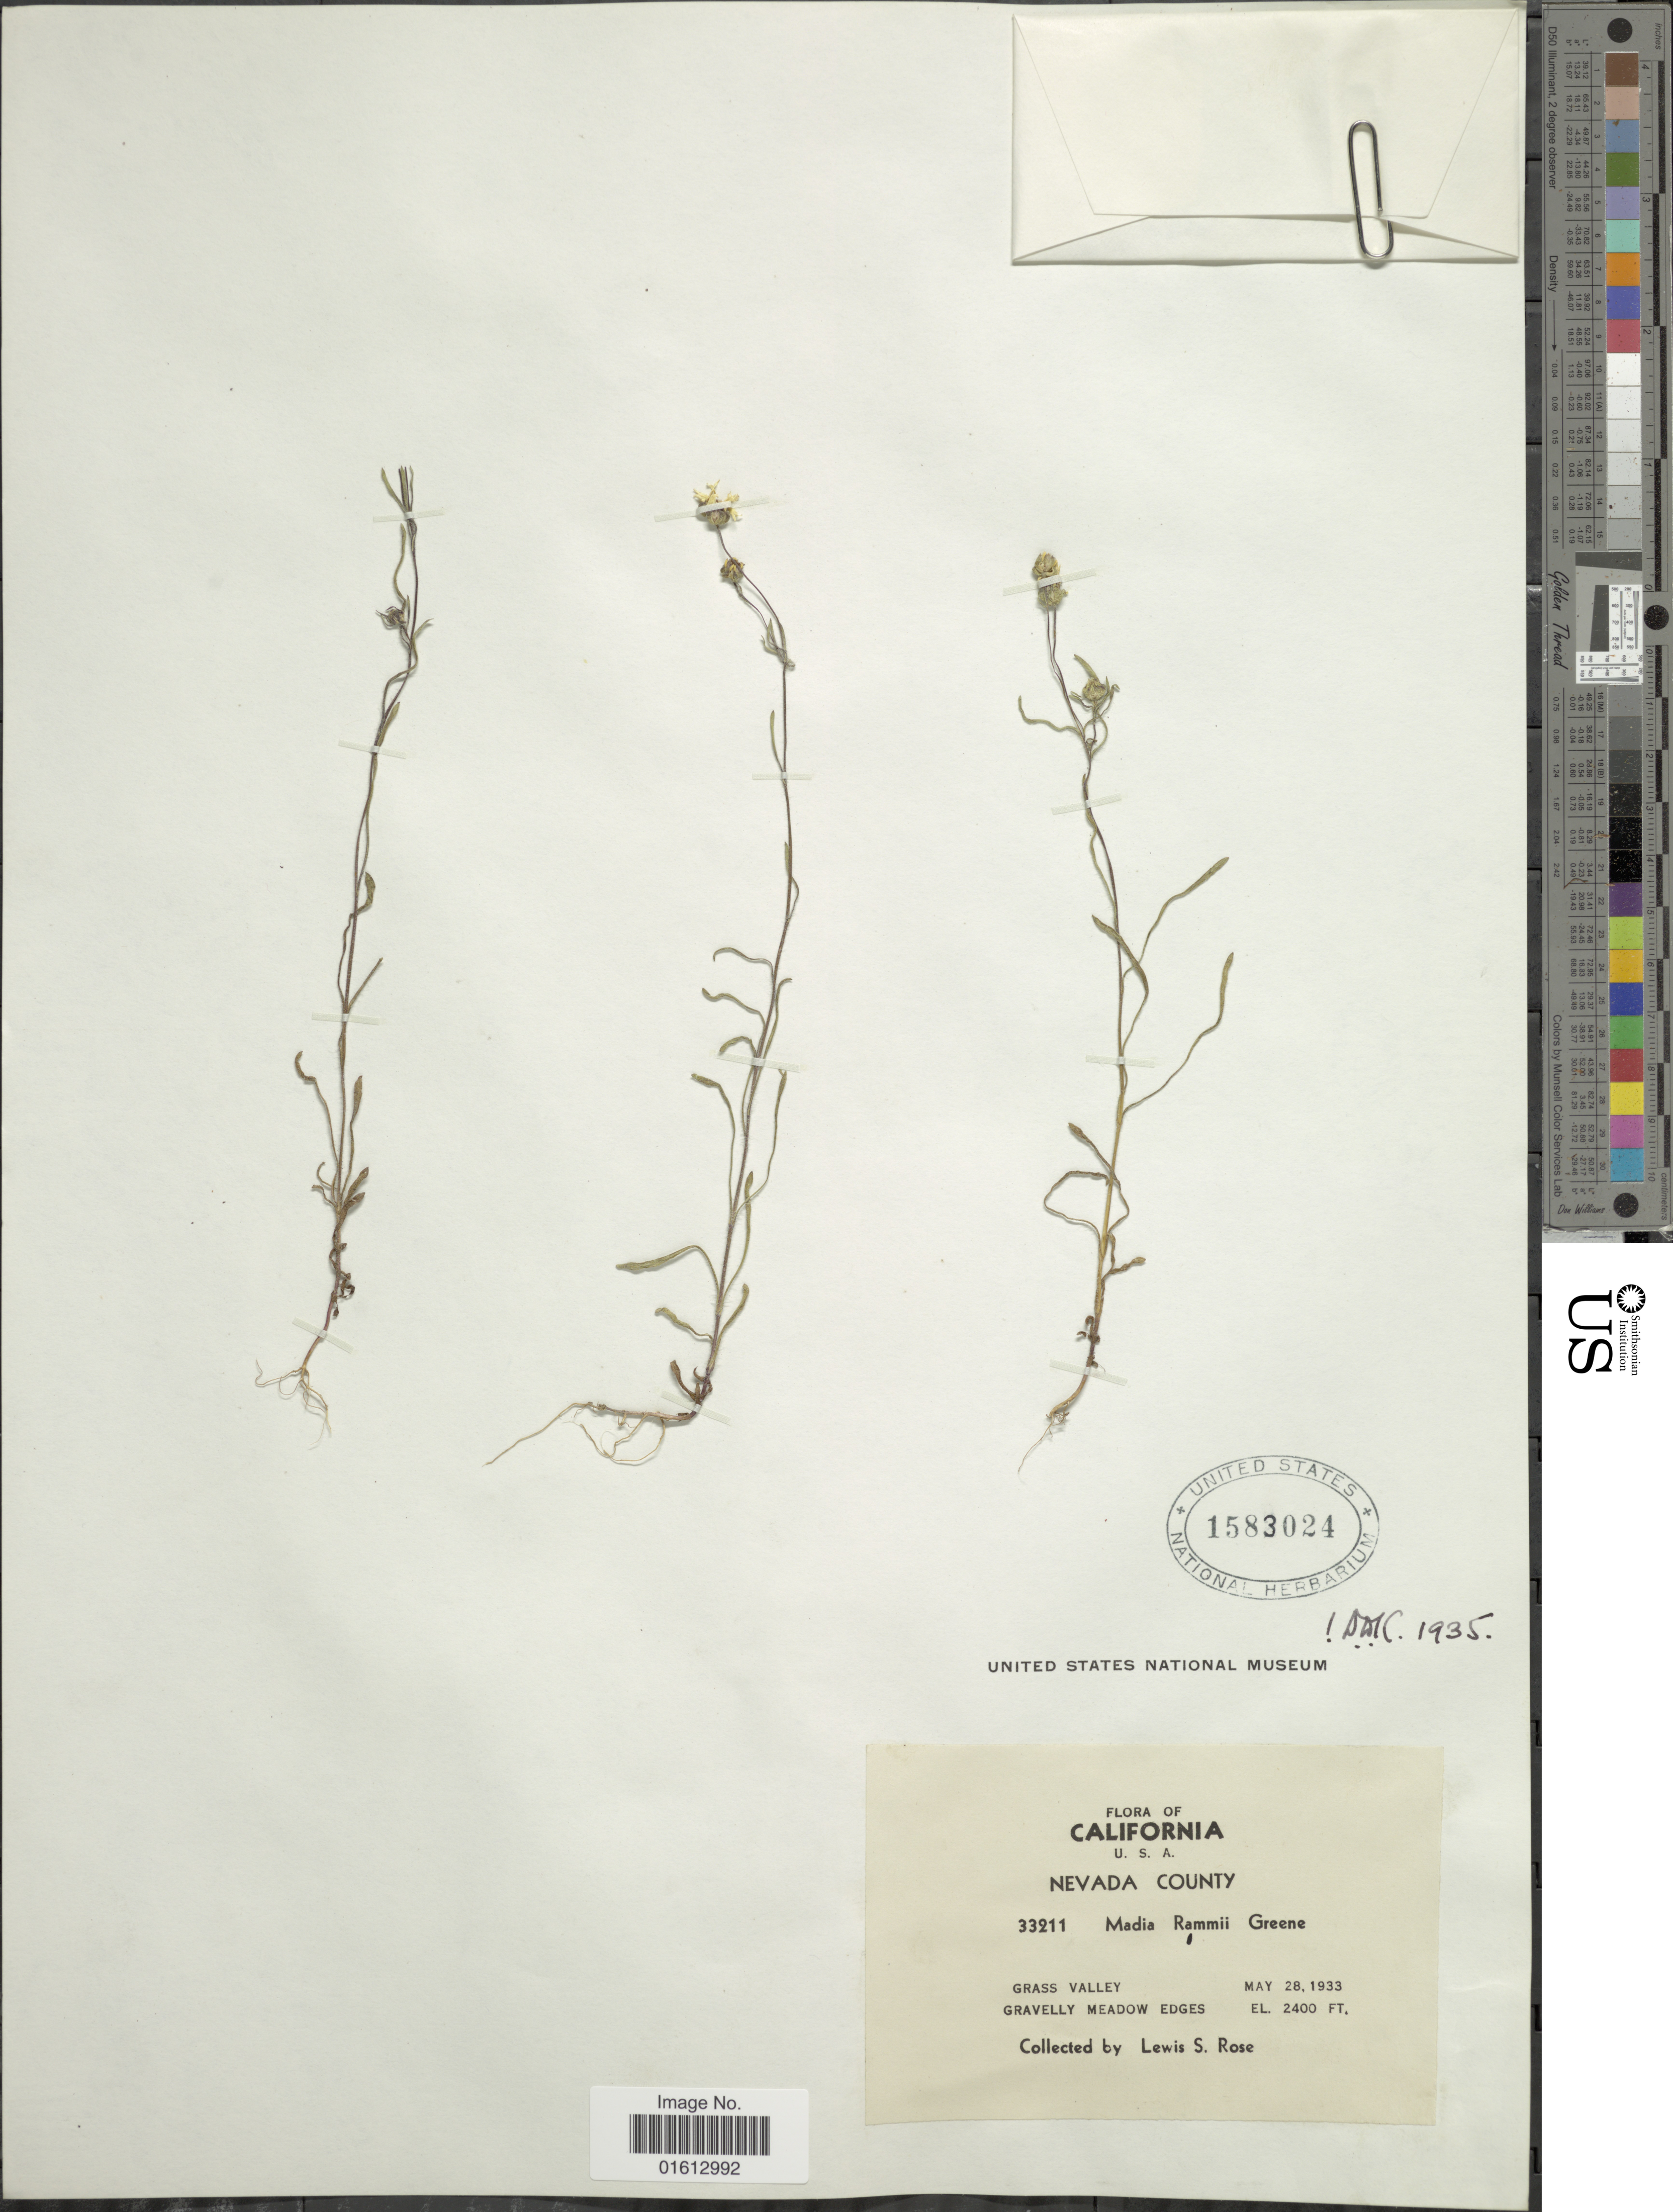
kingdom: Plantae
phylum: Tracheophyta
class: Magnoliopsida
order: Asterales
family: Asteraceae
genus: Madia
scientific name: Madia rammii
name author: Greene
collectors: L. S. Rose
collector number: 33211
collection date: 1933-05-28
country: United States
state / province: California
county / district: Nevada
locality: California, Nevada County, Grass Valley, Gravelly Meadow Edges.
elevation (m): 732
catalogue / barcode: US 1583024